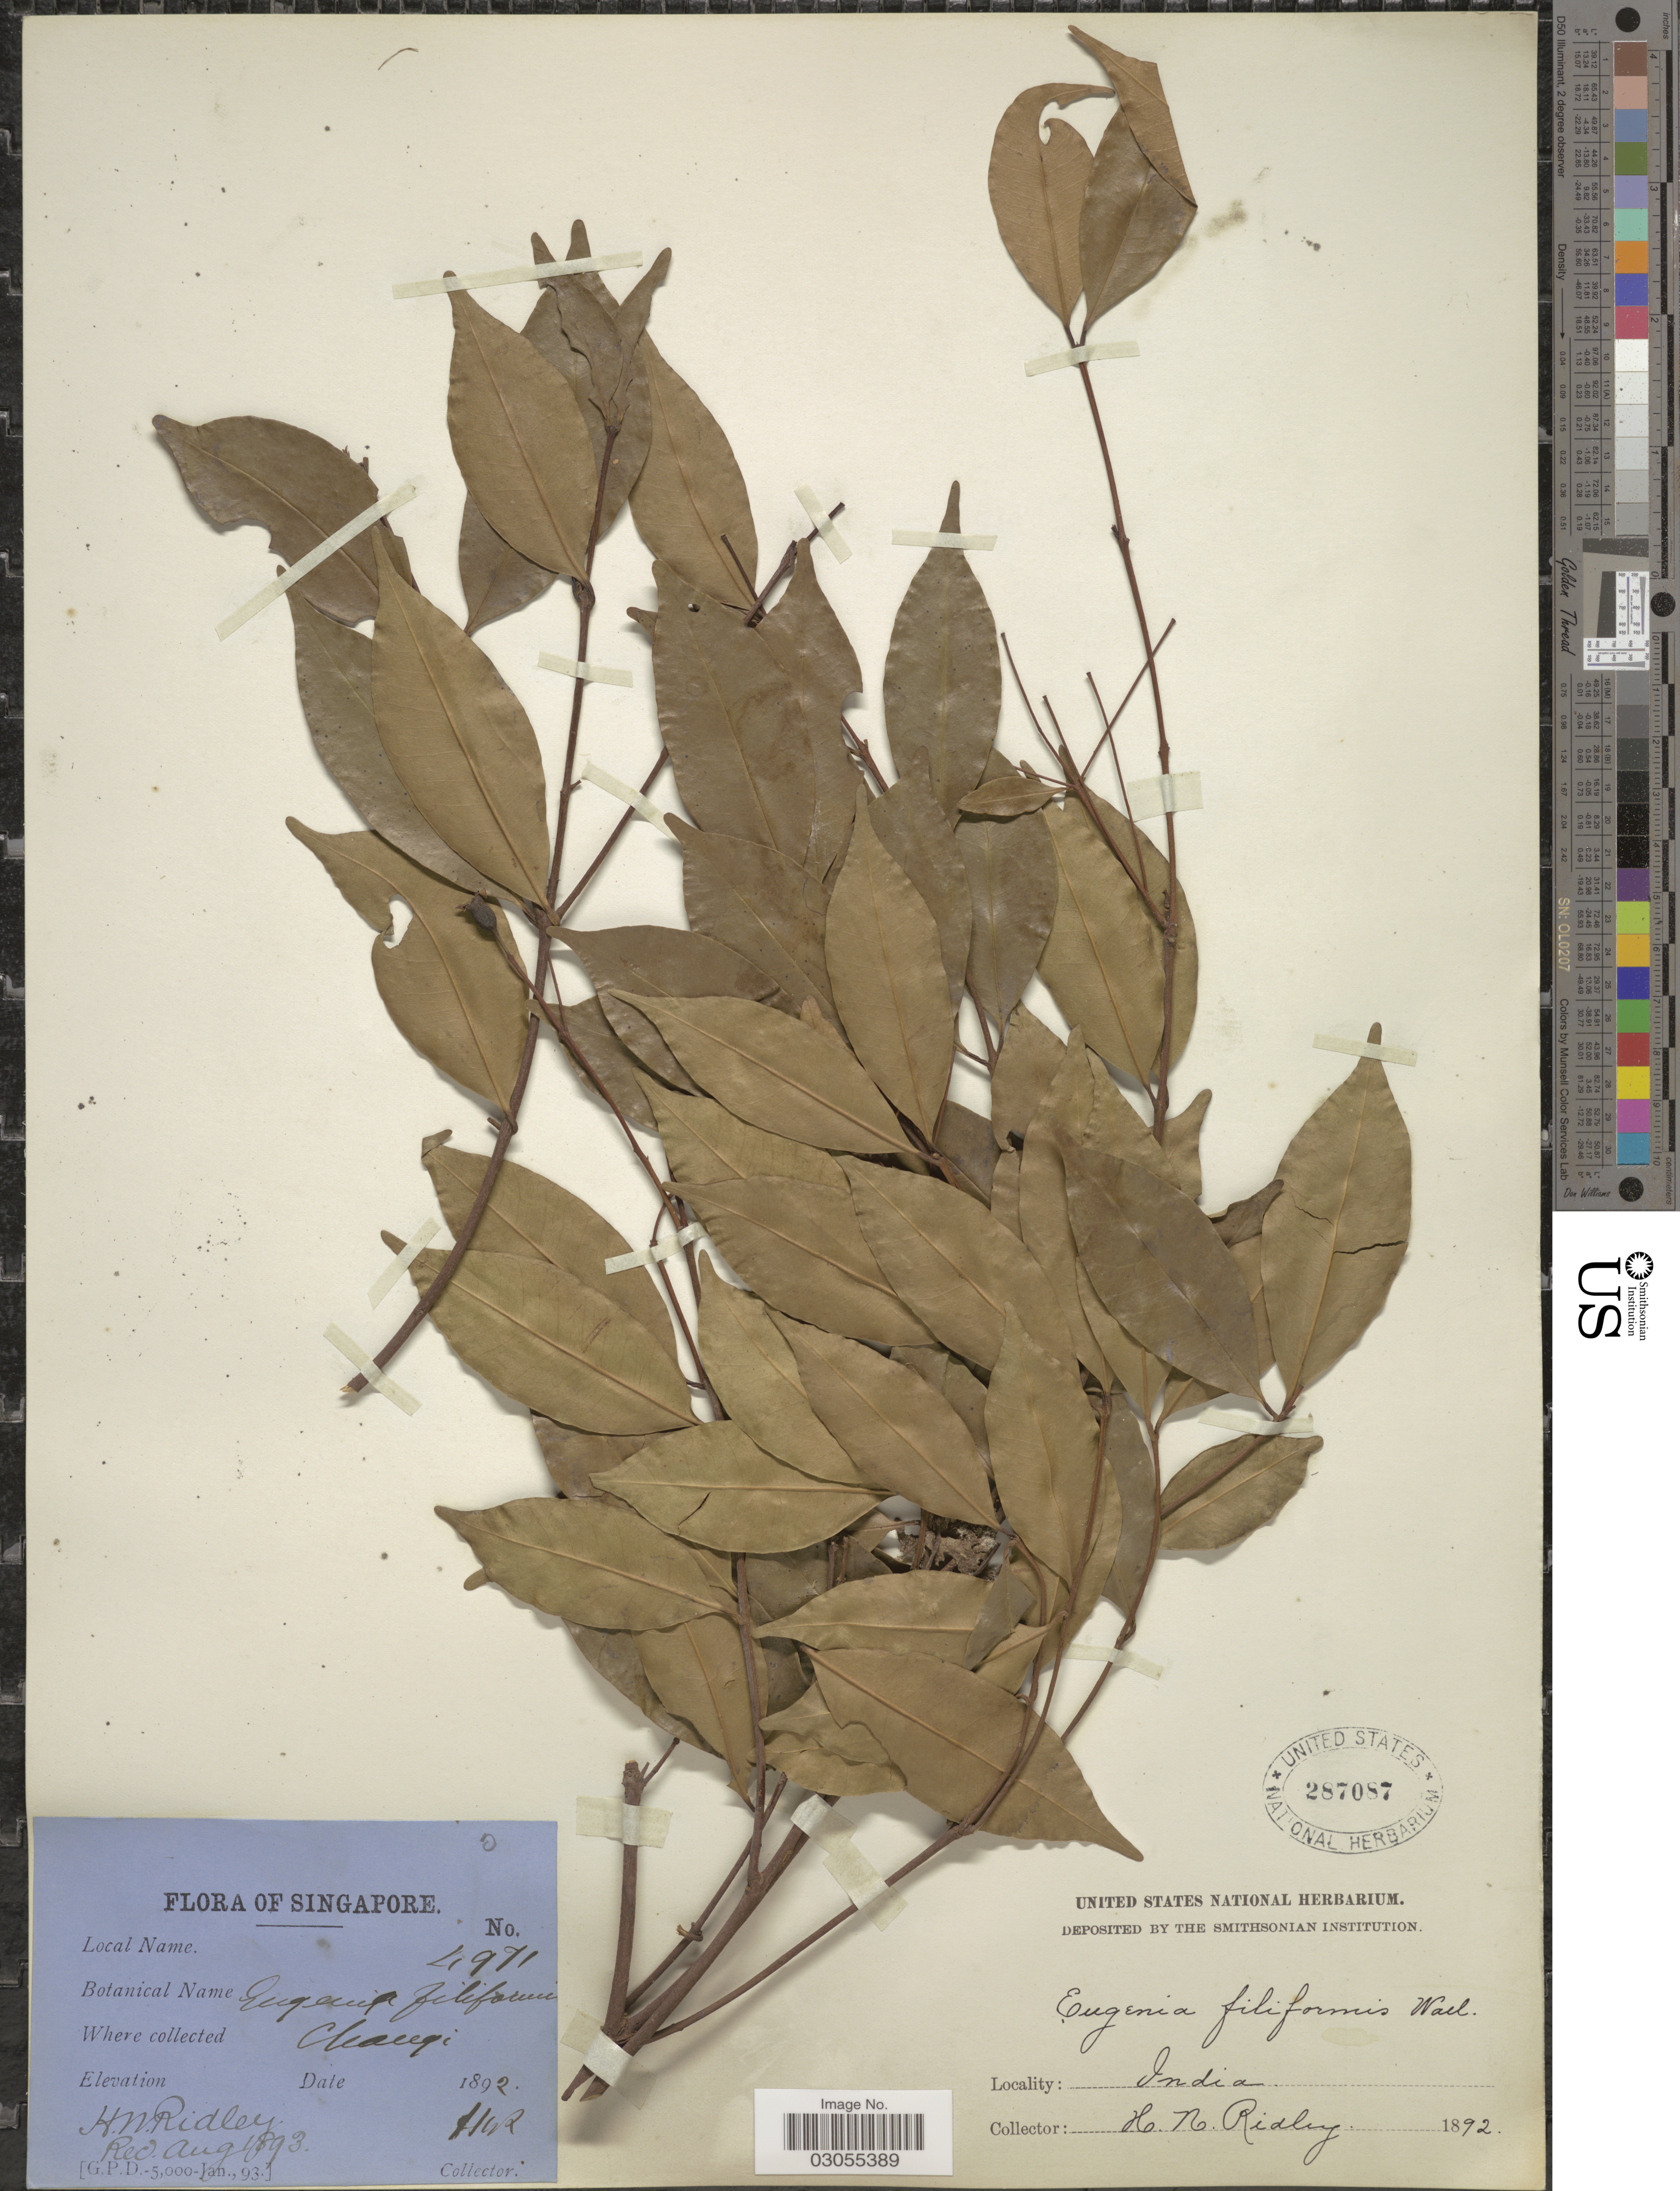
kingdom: Plantae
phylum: Tracheophyta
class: Magnoliopsida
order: Myrtales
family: Myrtaceae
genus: Syzygium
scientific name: Syzygium filiforme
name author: Chantar. & J.Parn.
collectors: H. N. Ridley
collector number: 4971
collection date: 1892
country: Singapore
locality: Singapore. India. Changi.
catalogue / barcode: US 287087